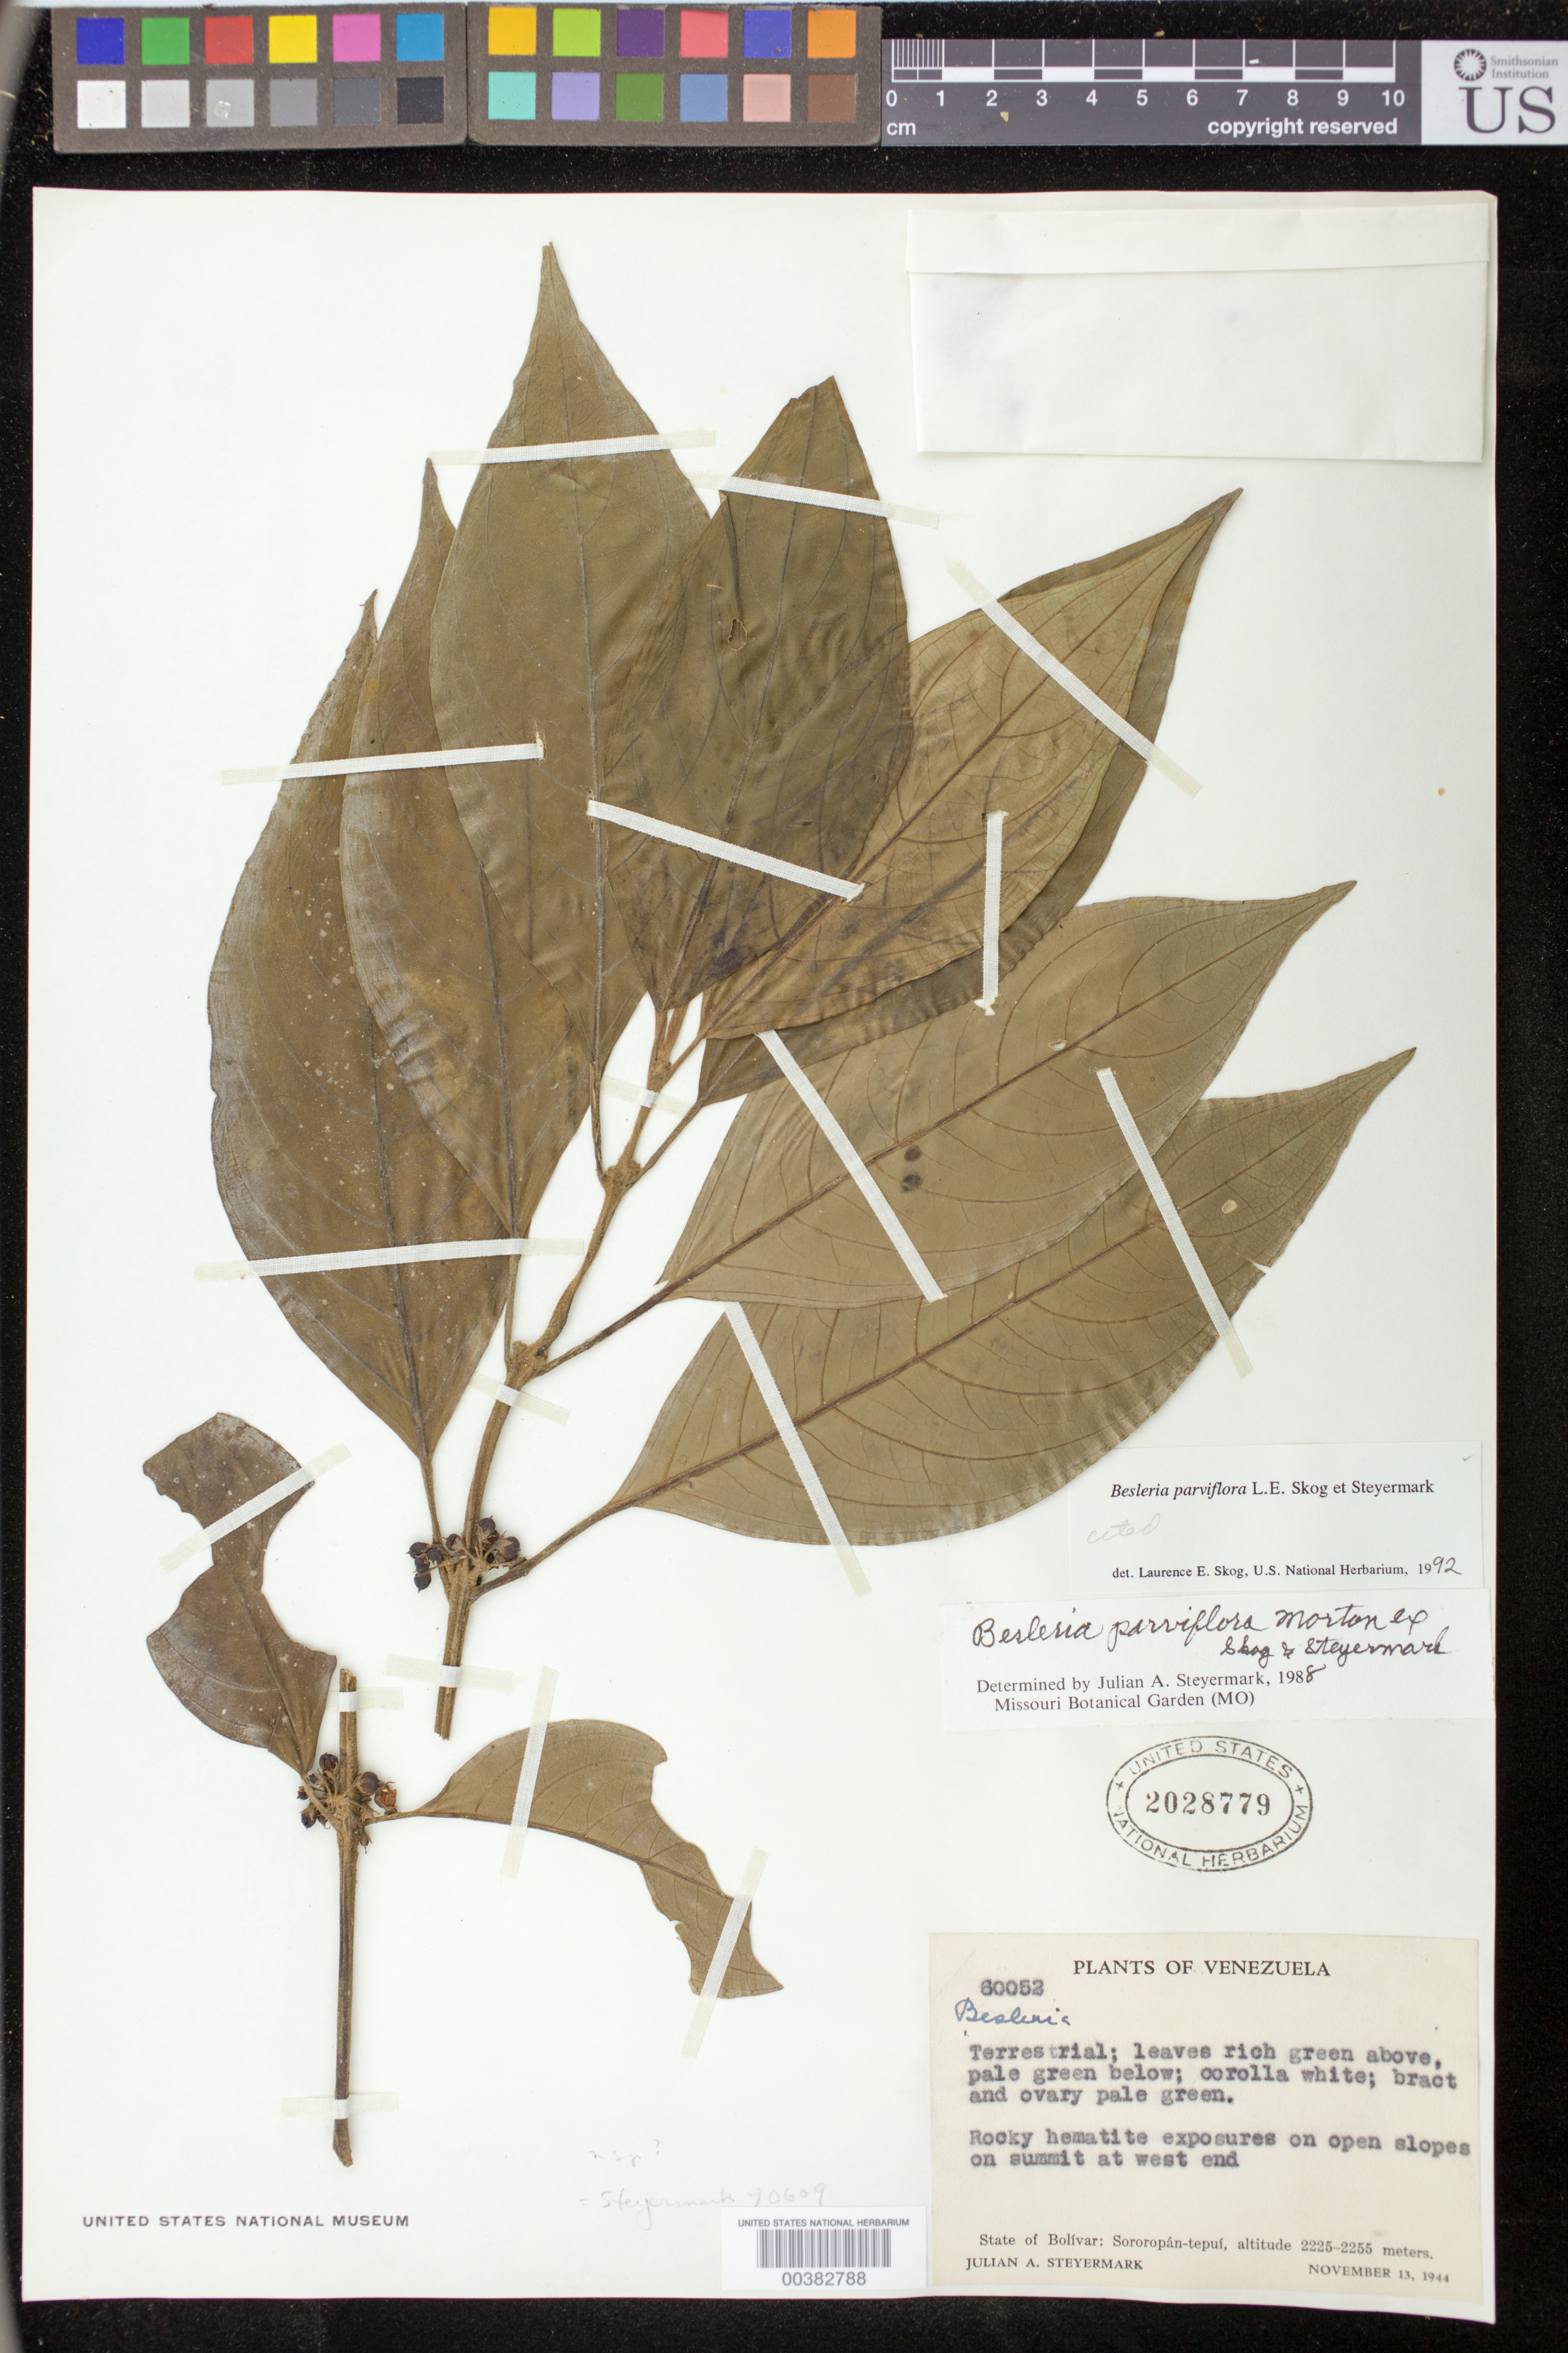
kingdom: Plantae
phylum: Tracheophyta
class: Magnoliopsida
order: Lamiales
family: Gesneriaceae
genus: Besleria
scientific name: Besleria parviflora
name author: L.E. Skog & Steyerm.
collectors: J. Steyermark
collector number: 60062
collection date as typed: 13 Nov 1944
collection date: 1944-11-13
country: Venezuela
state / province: Bolívar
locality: Sororopan-tepui; on slopes on summit at W end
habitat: Rocky hematite exposures on open slopes on summit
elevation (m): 2225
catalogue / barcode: US 2028779